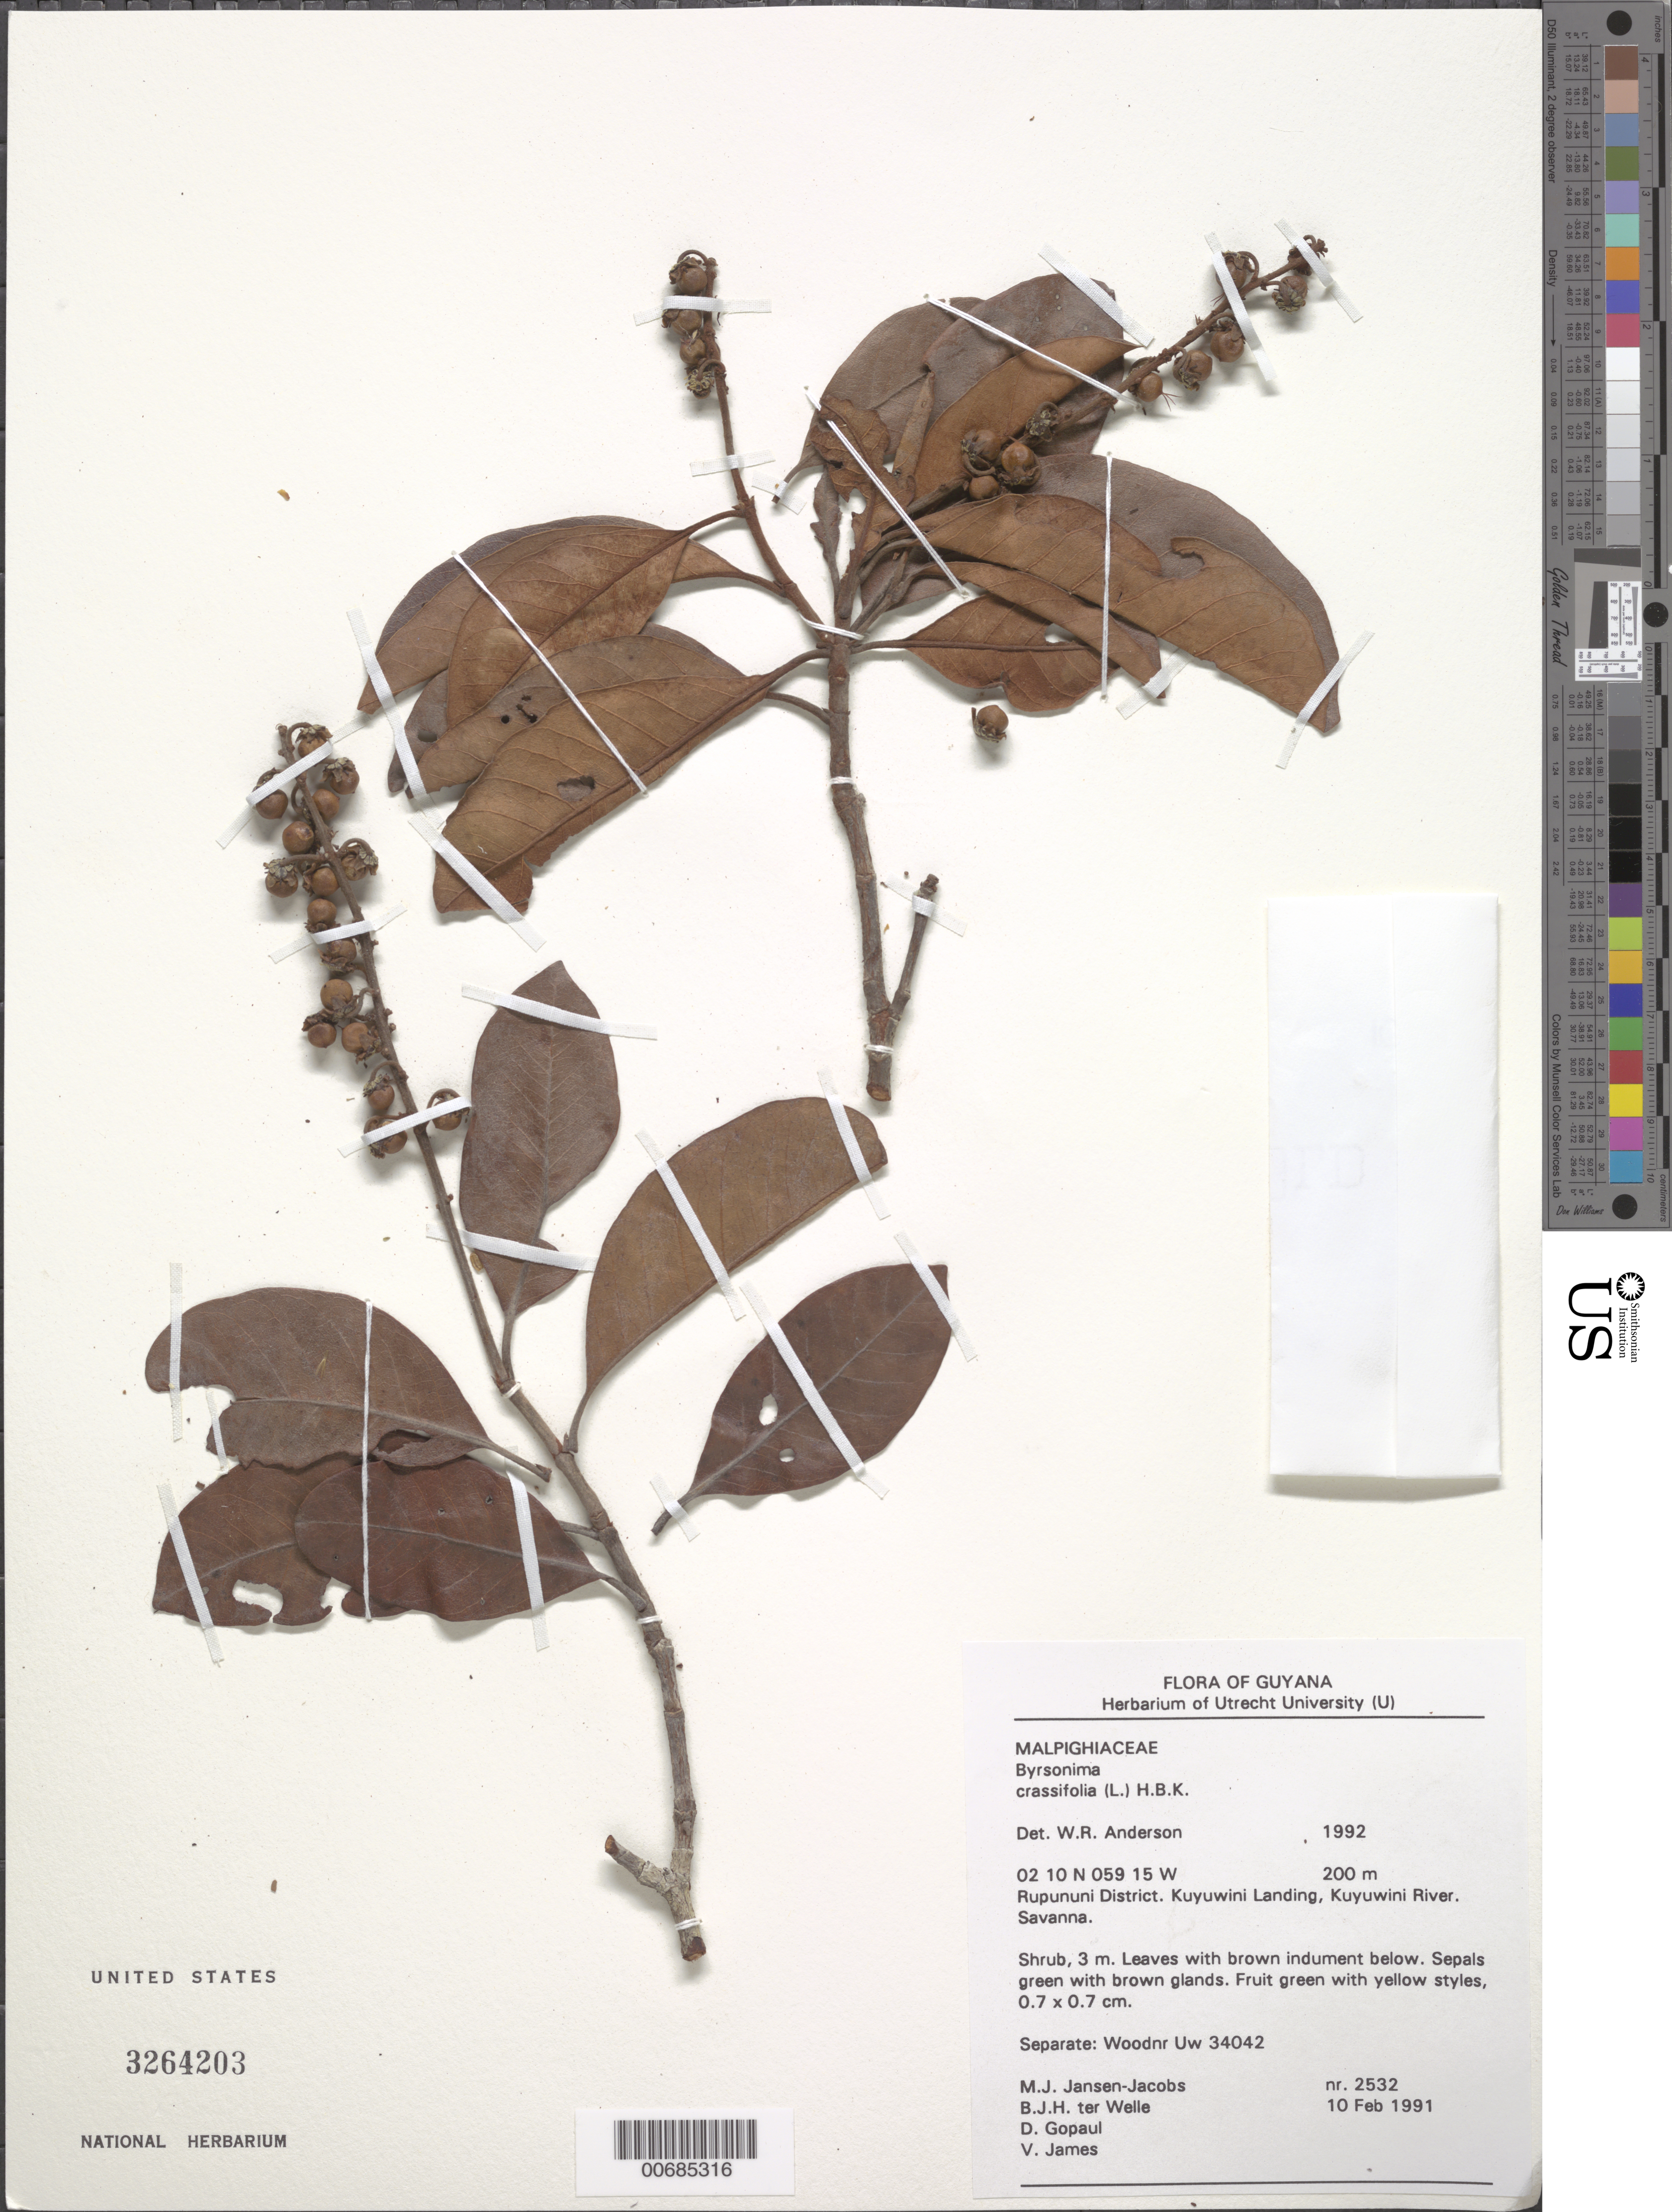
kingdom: Plantae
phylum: Tracheophyta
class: Magnoliopsida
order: Malpighiales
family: Malpighiaceae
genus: Byrsonima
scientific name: Byrsonima crassifolia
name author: (L.) Kunth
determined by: Anderson, W. R., (MICH), University of Michigan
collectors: M. J. Jansen-Jacobs, B. Welle, D. Gopaul & V. James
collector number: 2532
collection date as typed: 10-Feb-91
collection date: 1991-02-10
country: Guyana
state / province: U. Takutu-U. Essequibo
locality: Kuyuwini Landing, Kuyuwini River, Rupununi District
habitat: Savanna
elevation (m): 200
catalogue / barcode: US 3264203